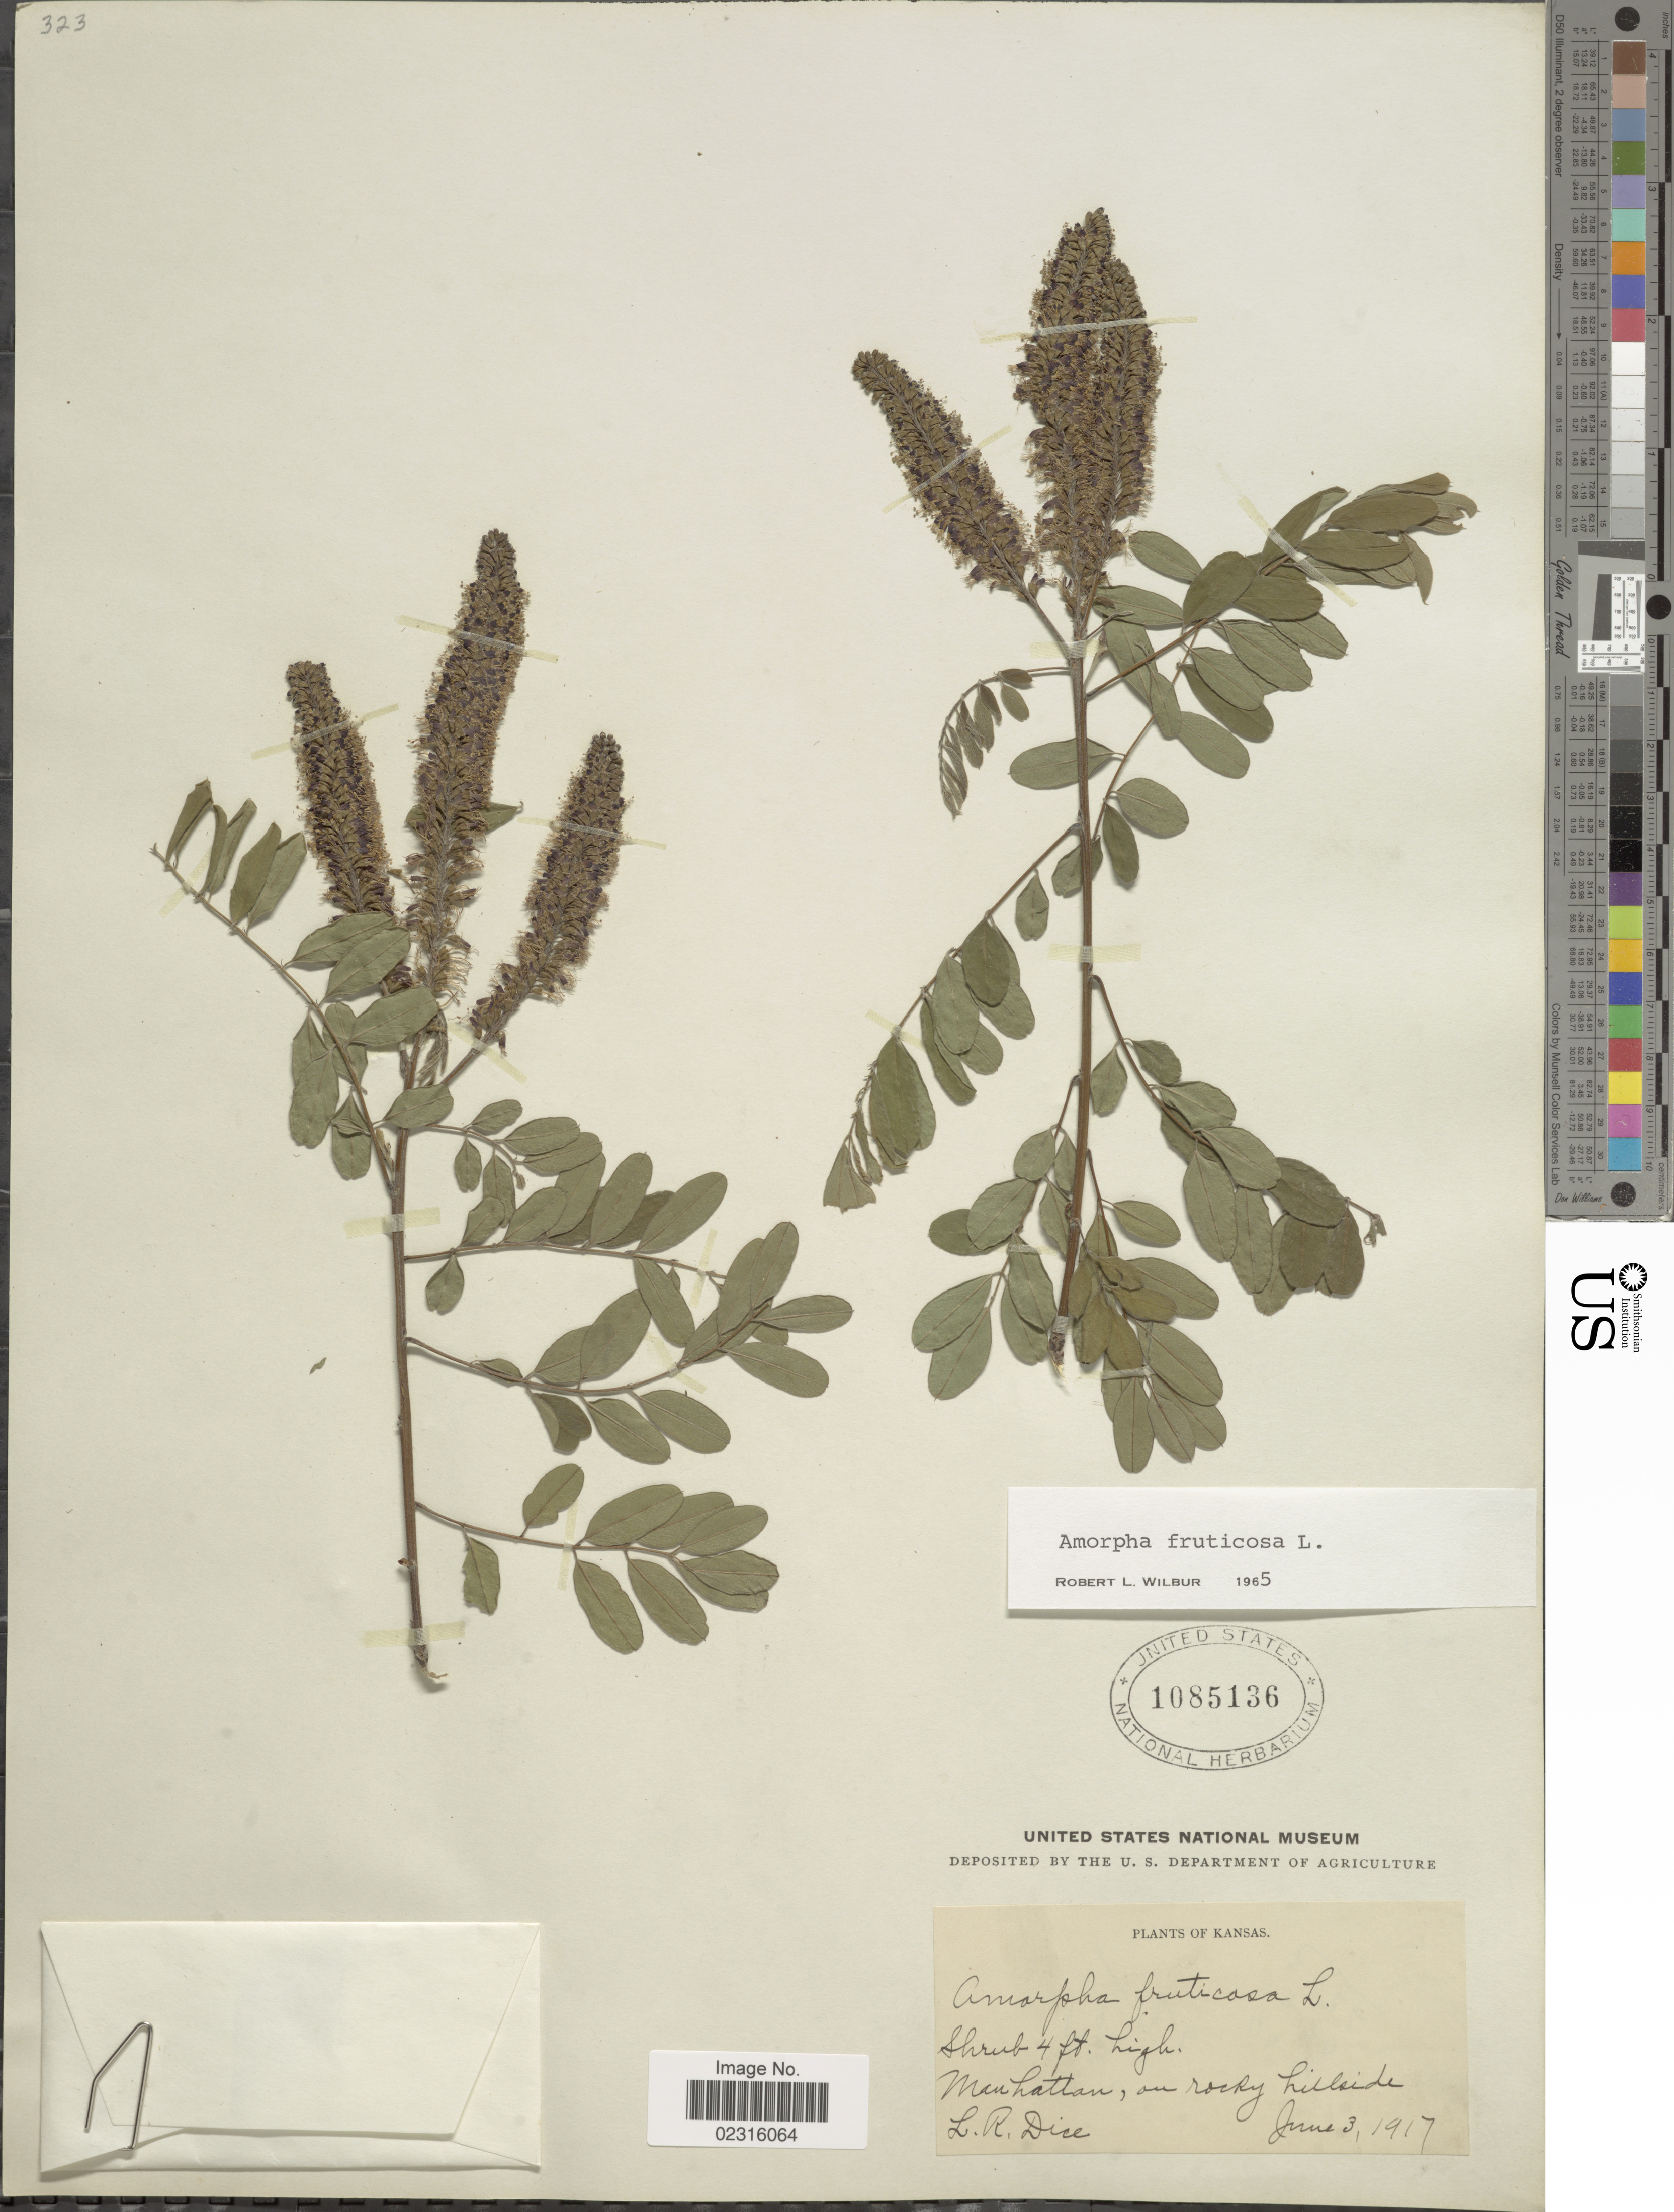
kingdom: Plantae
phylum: Tracheophyta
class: Magnoliopsida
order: Fabales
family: Fabaceae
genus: Amorpha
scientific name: Amorpha fruticosa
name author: L.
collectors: L. Dice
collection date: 1917-06-03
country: United States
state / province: Kansas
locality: Manhattan, on rocky hillside.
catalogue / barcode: US 1085136